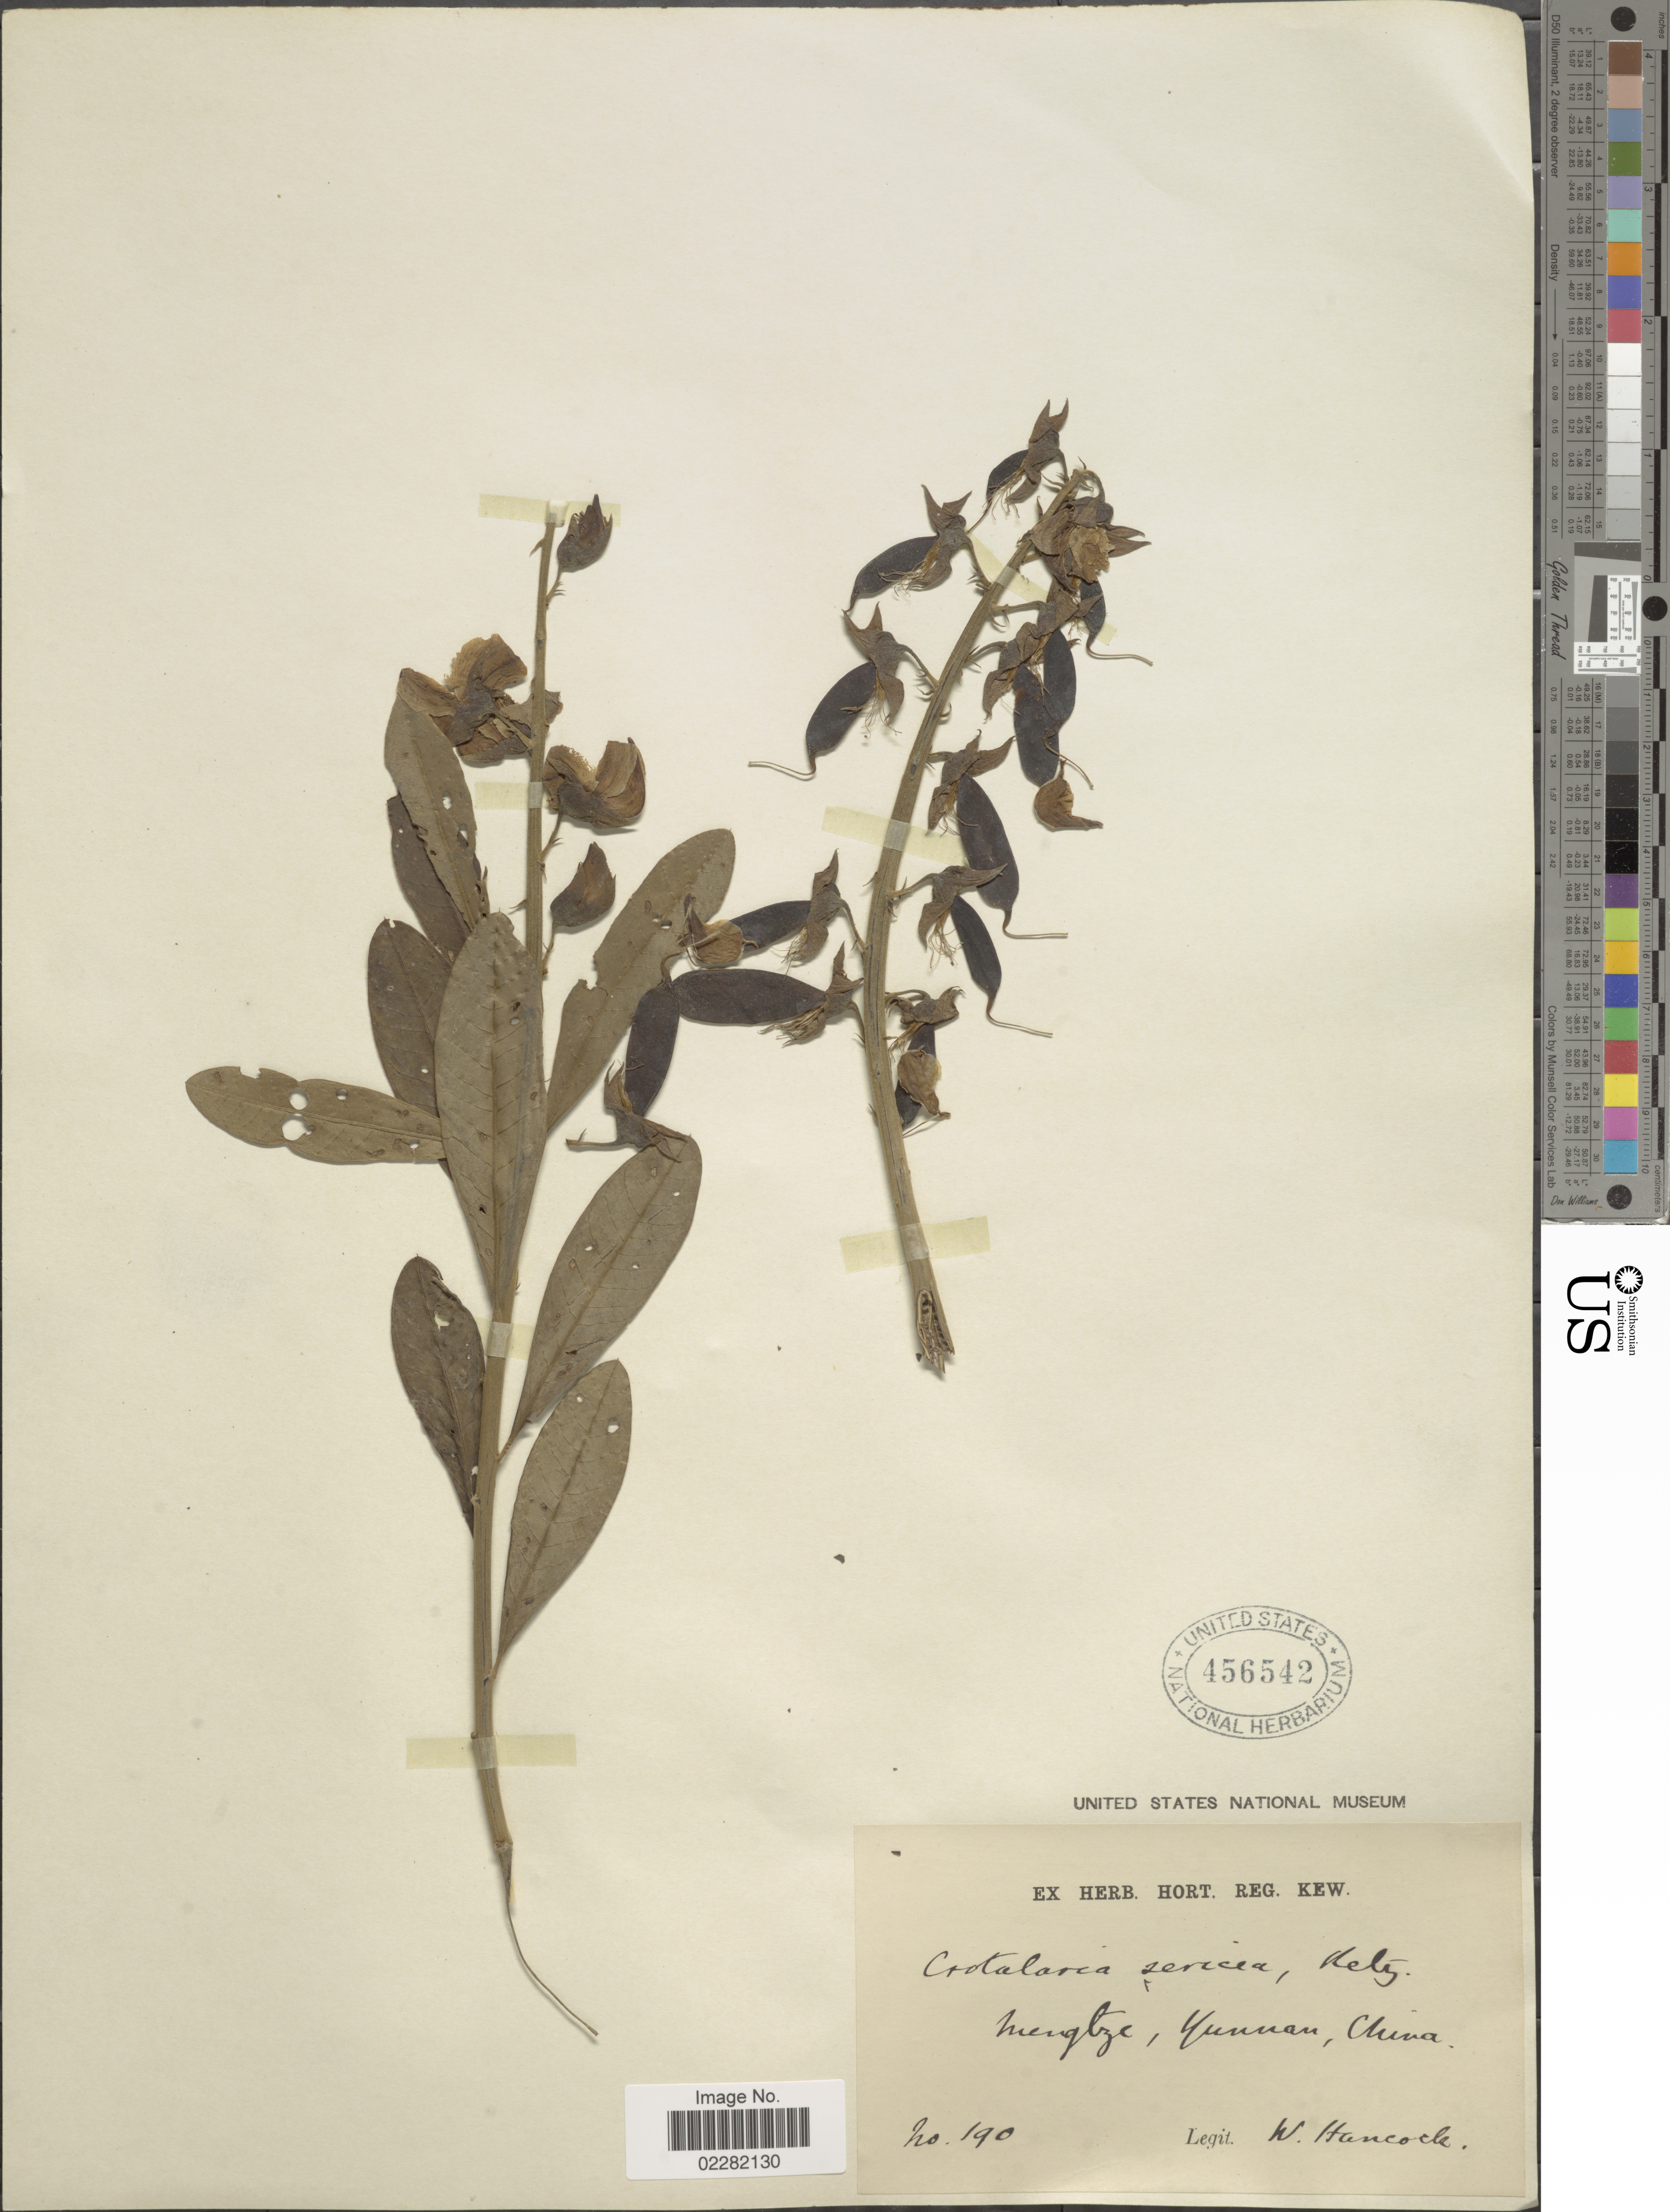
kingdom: Plantae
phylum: Tracheophyta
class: Magnoliopsida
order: Fabales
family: Fabaceae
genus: Crotalaria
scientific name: Crotalaria sericea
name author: Retz.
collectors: W. Hancock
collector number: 190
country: China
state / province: Yunnan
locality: Mengtze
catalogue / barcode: US 456542